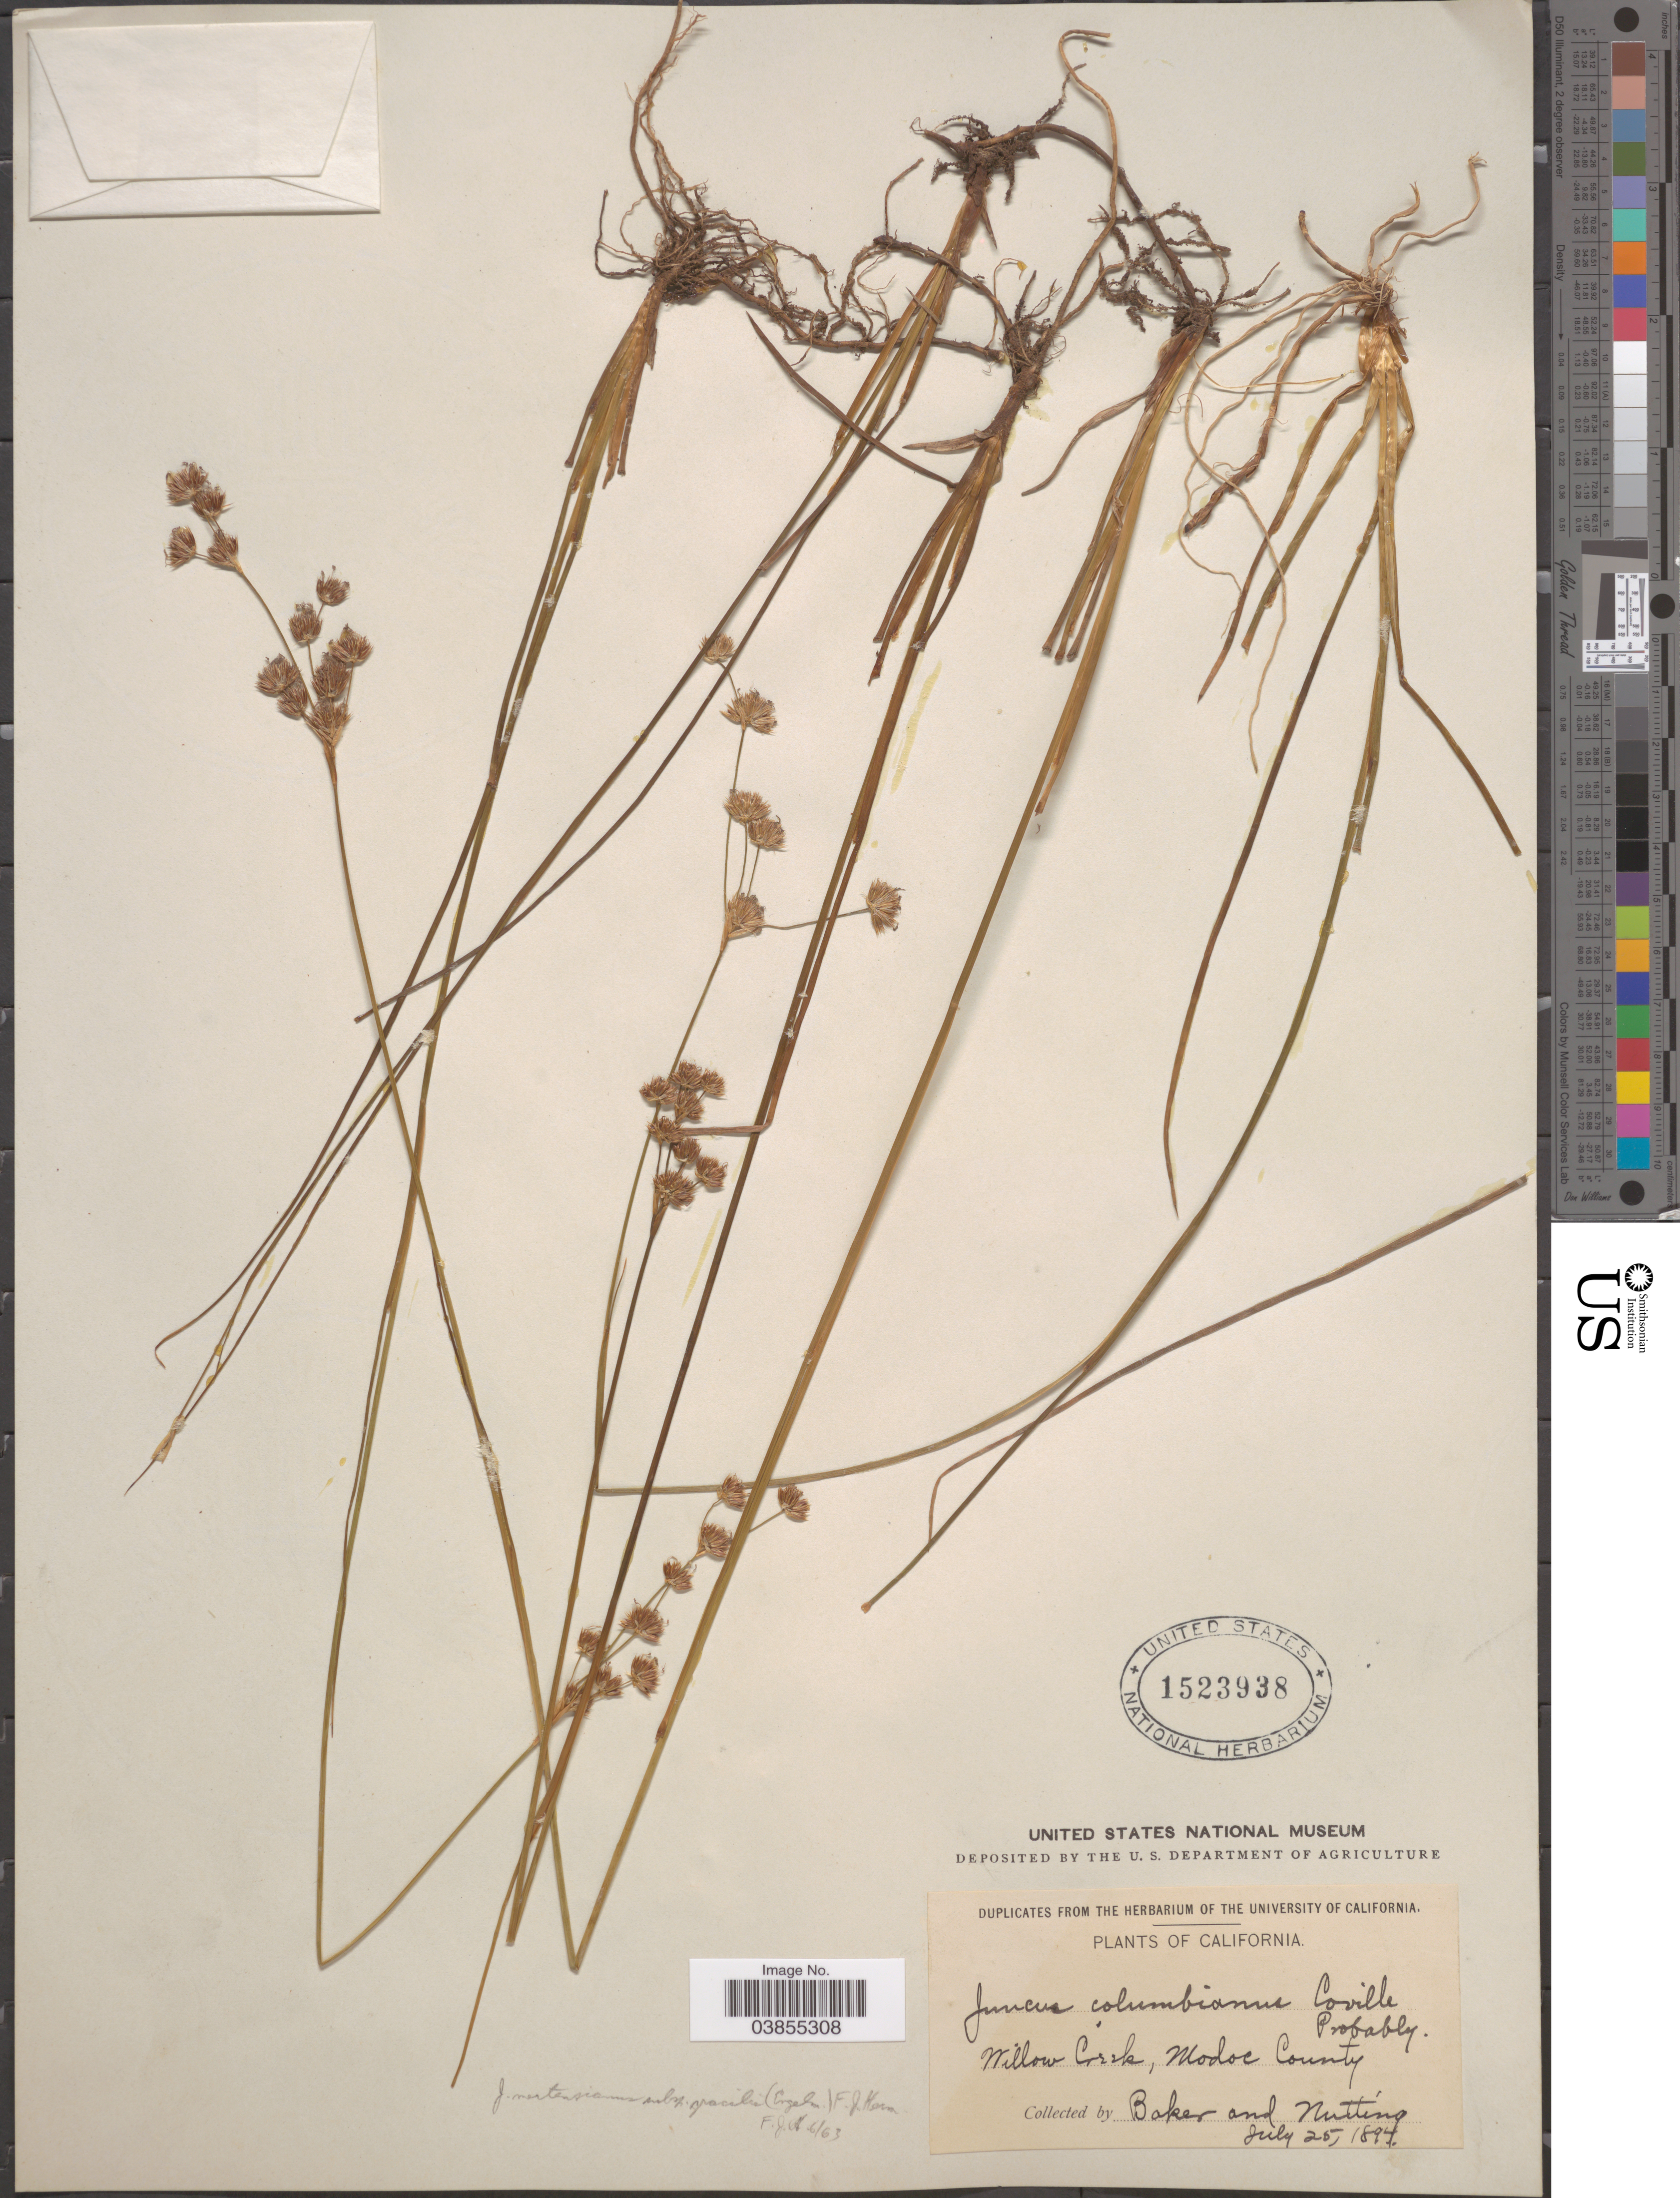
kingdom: Plantae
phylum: Tracheophyta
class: Liliopsida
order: Poales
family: Juncaceae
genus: Juncus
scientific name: Juncus nevadensis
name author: S. Watson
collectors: -- Baker & Nutting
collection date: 1894-07-25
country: United States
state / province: California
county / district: Modoc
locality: Willow Creek, Modoc County.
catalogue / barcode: US 1523938